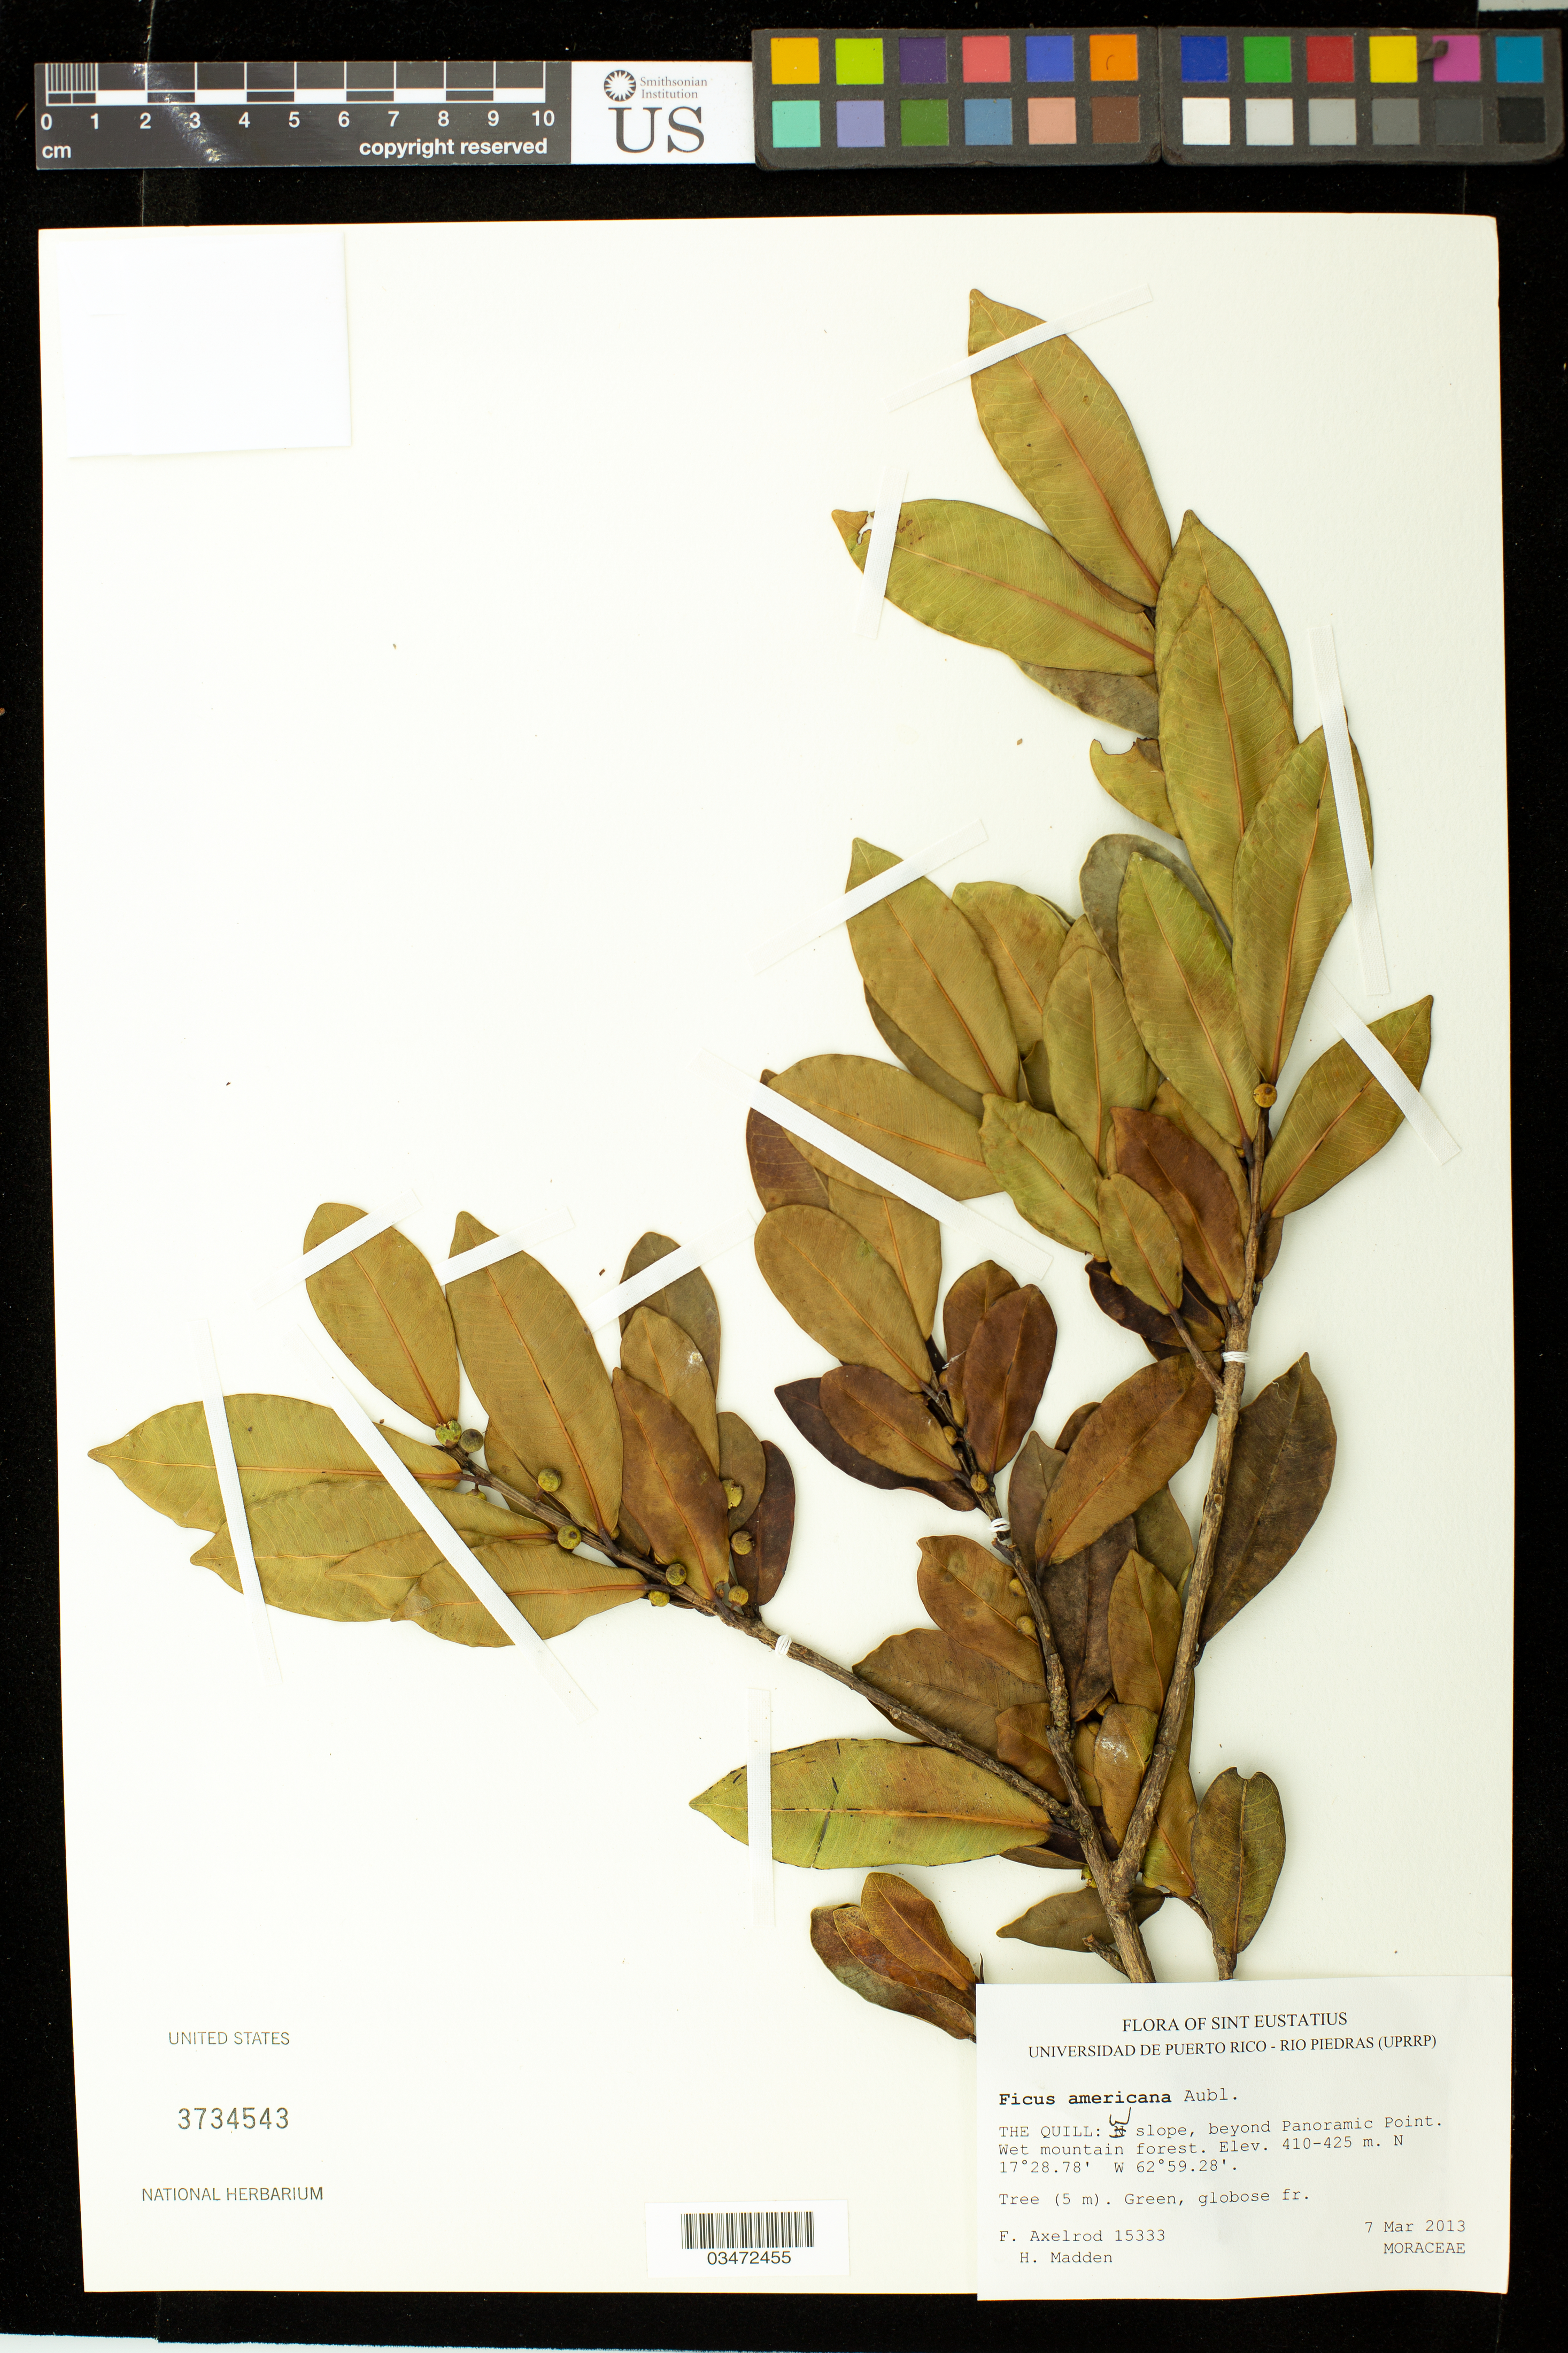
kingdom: Plantae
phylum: Tracheophyta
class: Magnoliopsida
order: Rosales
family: Moraceae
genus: Ficus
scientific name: Ficus americana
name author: Aubl.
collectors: F. S. Axelrod & H. Madden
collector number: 15333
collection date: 2013-03-07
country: Netherlands Antilles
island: St. Eustatius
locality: The Quill. W slope, beyond Panoramic Point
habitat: Wet mountain forest.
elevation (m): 410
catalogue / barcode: US 3734543